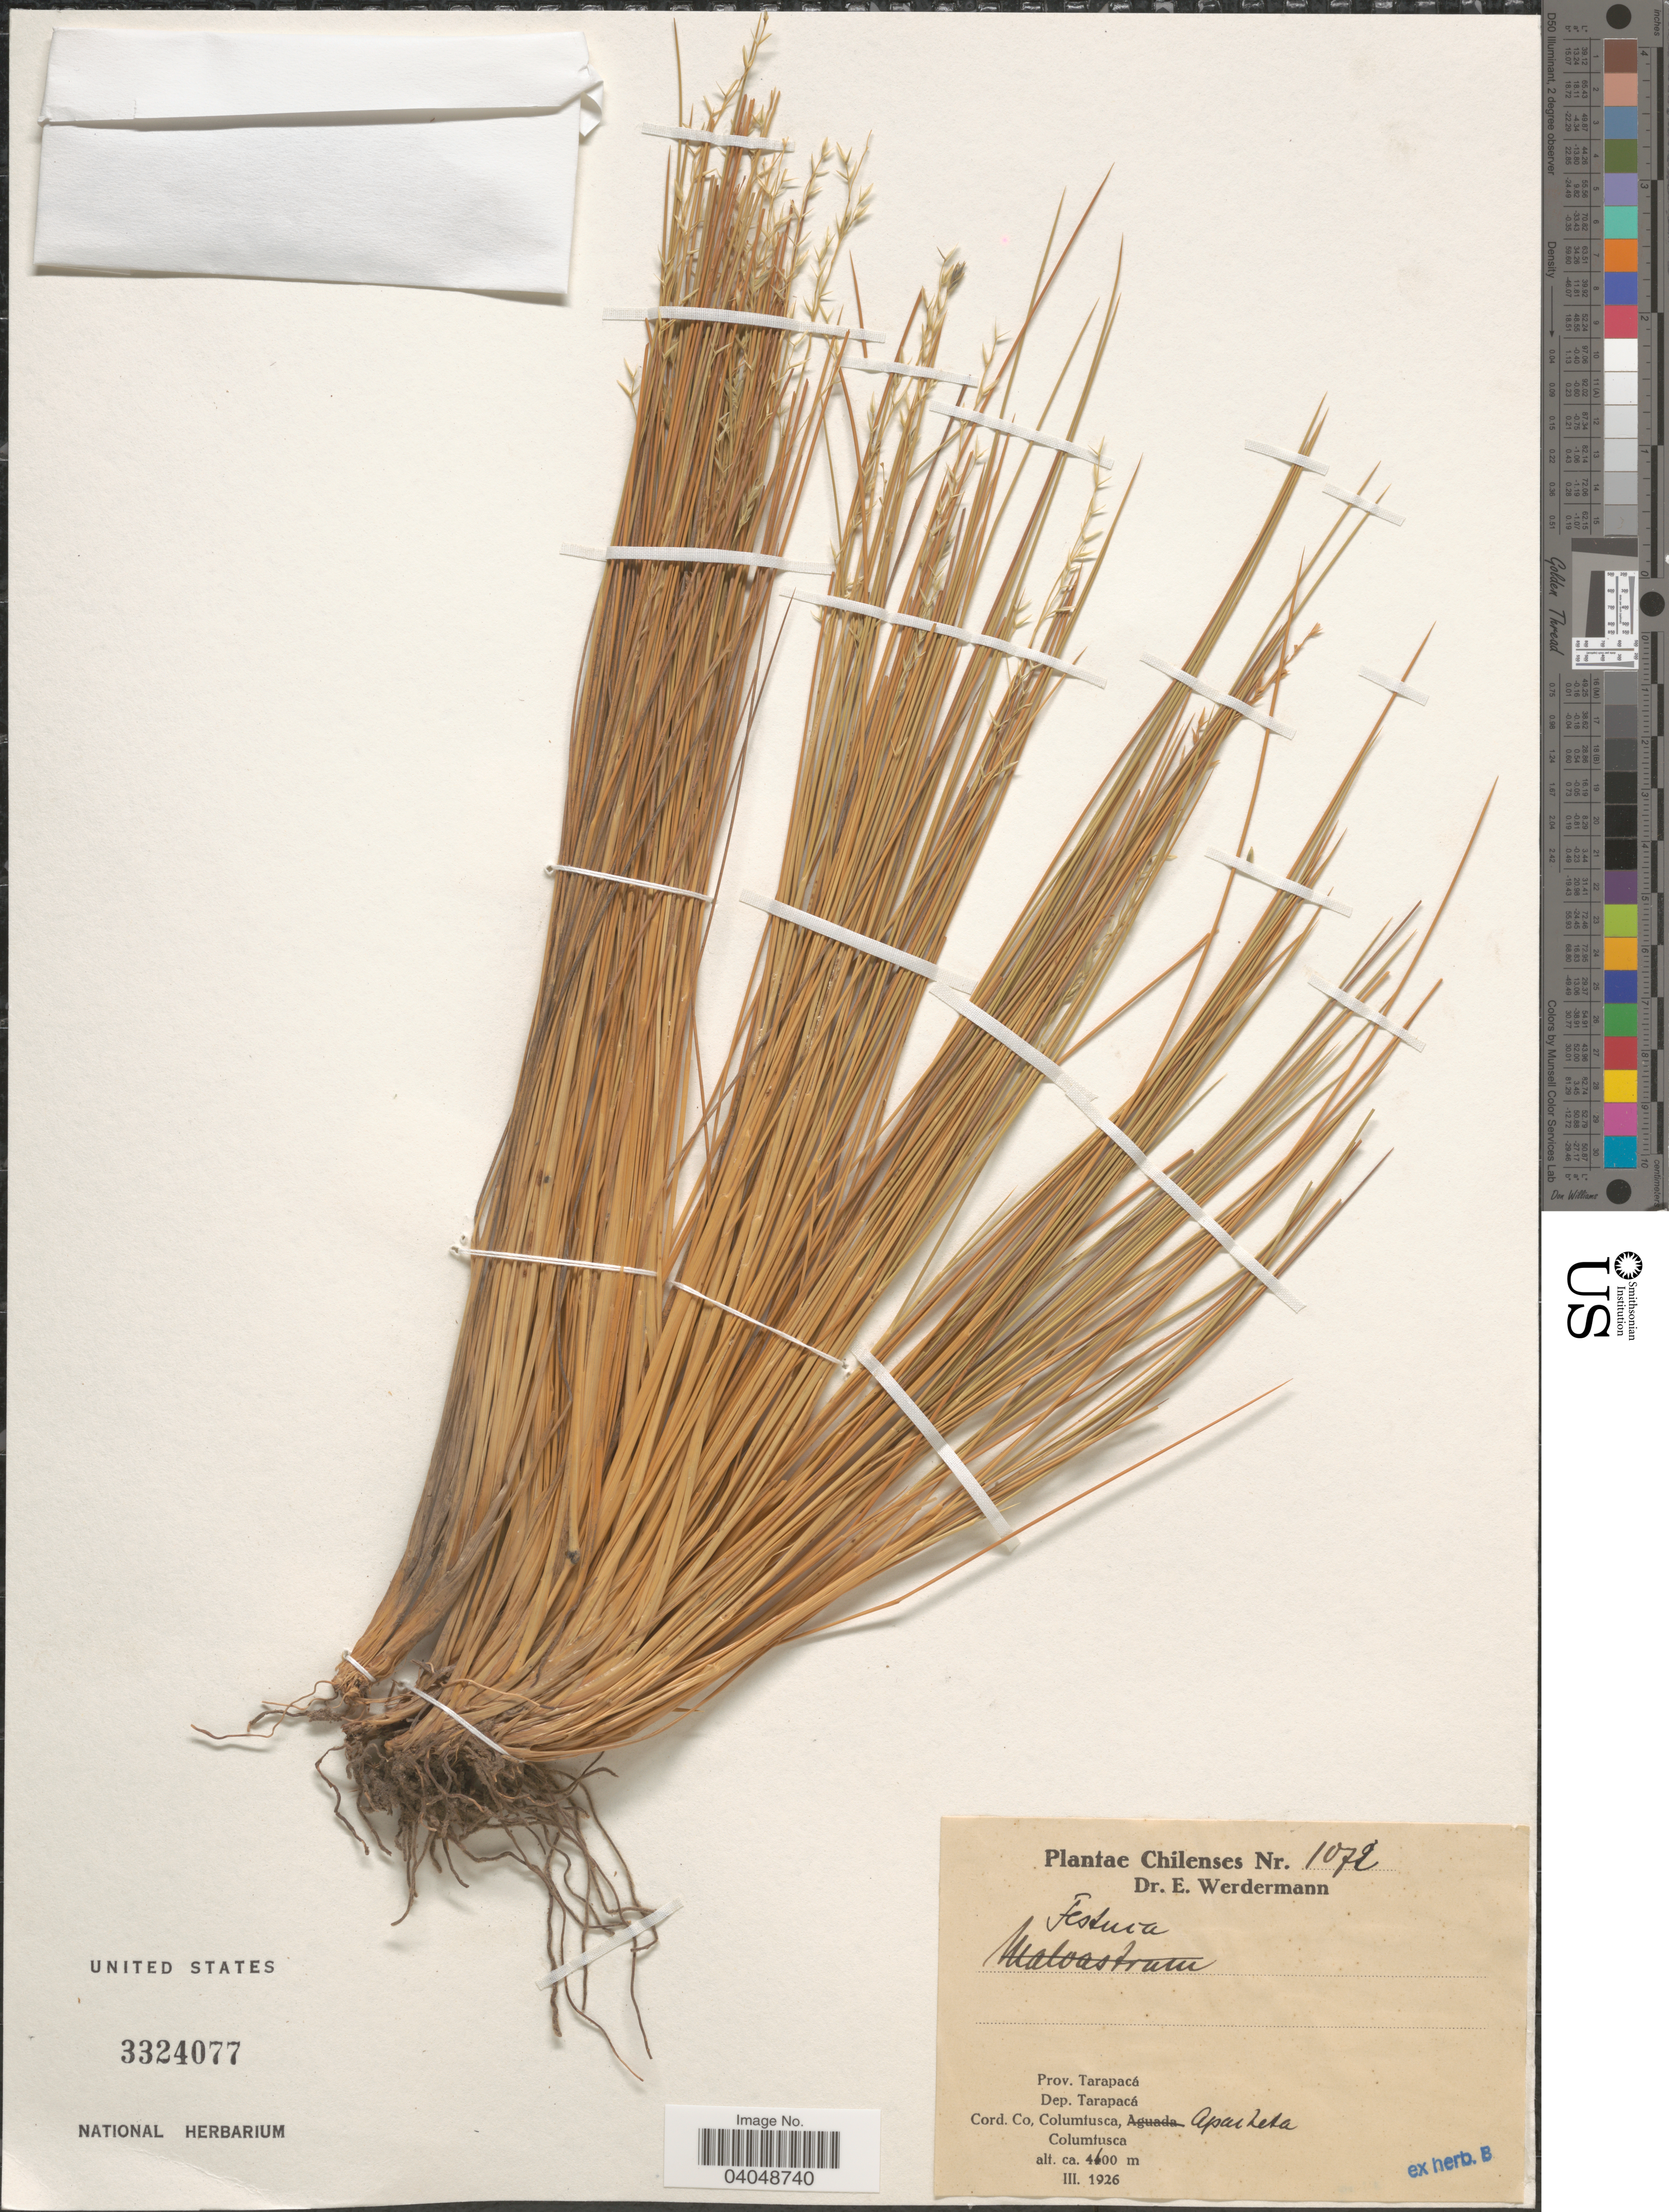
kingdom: Plantae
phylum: Tracheophyta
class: Liliopsida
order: Poales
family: Poaceae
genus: Festuca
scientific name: Festuca sp.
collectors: E. Werdermann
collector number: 1072*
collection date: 1926-03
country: Chile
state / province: Tarapacá (I)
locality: Dep. Tarapacá. Cord. Co, Columtusca, Apacheta Columtusca.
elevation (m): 4600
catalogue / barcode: US 3324077